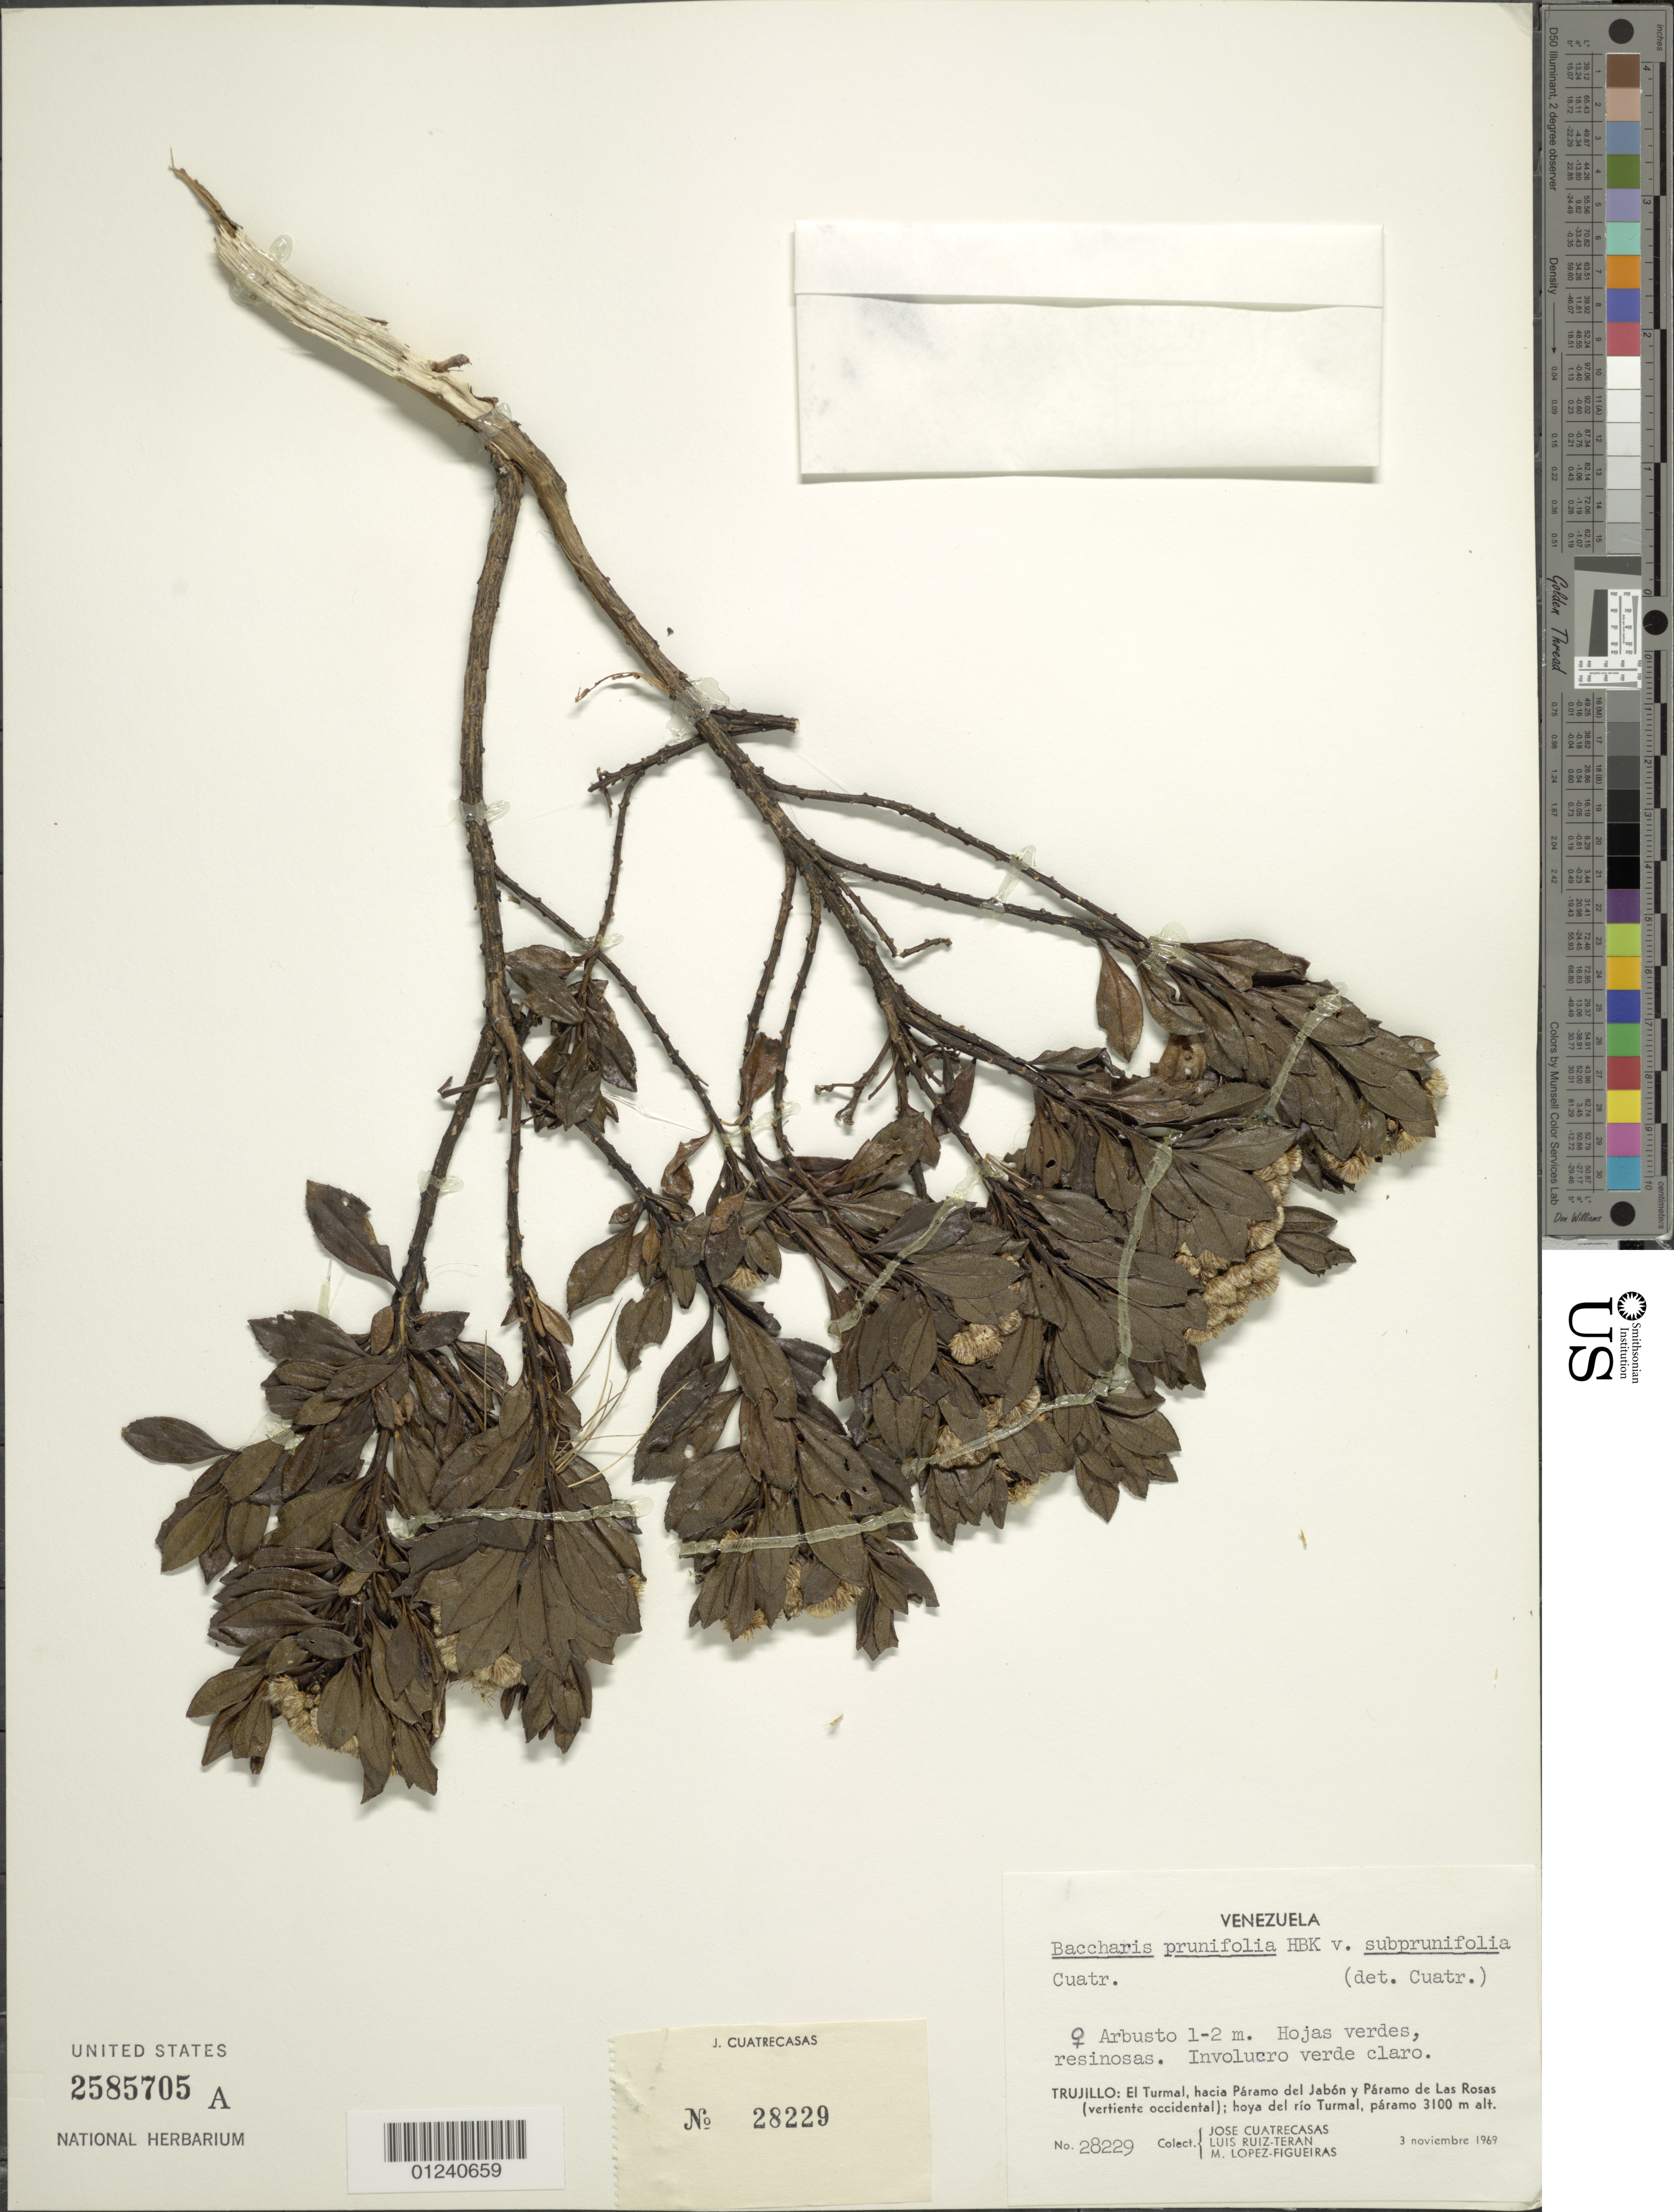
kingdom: Plantae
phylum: Tracheophyta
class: Magnoliopsida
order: Asterales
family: Asteraceae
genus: Baccharis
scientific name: Baccharis prunifolia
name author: Kunth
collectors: J. Cuatrecasas, L. E. Ruíz-Terán & M. López Figueiras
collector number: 28229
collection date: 1969-11-03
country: Venezuela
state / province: Trujillo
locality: El Turmal, hacia Páramo del Jabón y Páramo de Las Rosas, (vertiente occidental); hoya del río Turmal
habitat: Paramo.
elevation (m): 3100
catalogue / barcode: US 2585705A